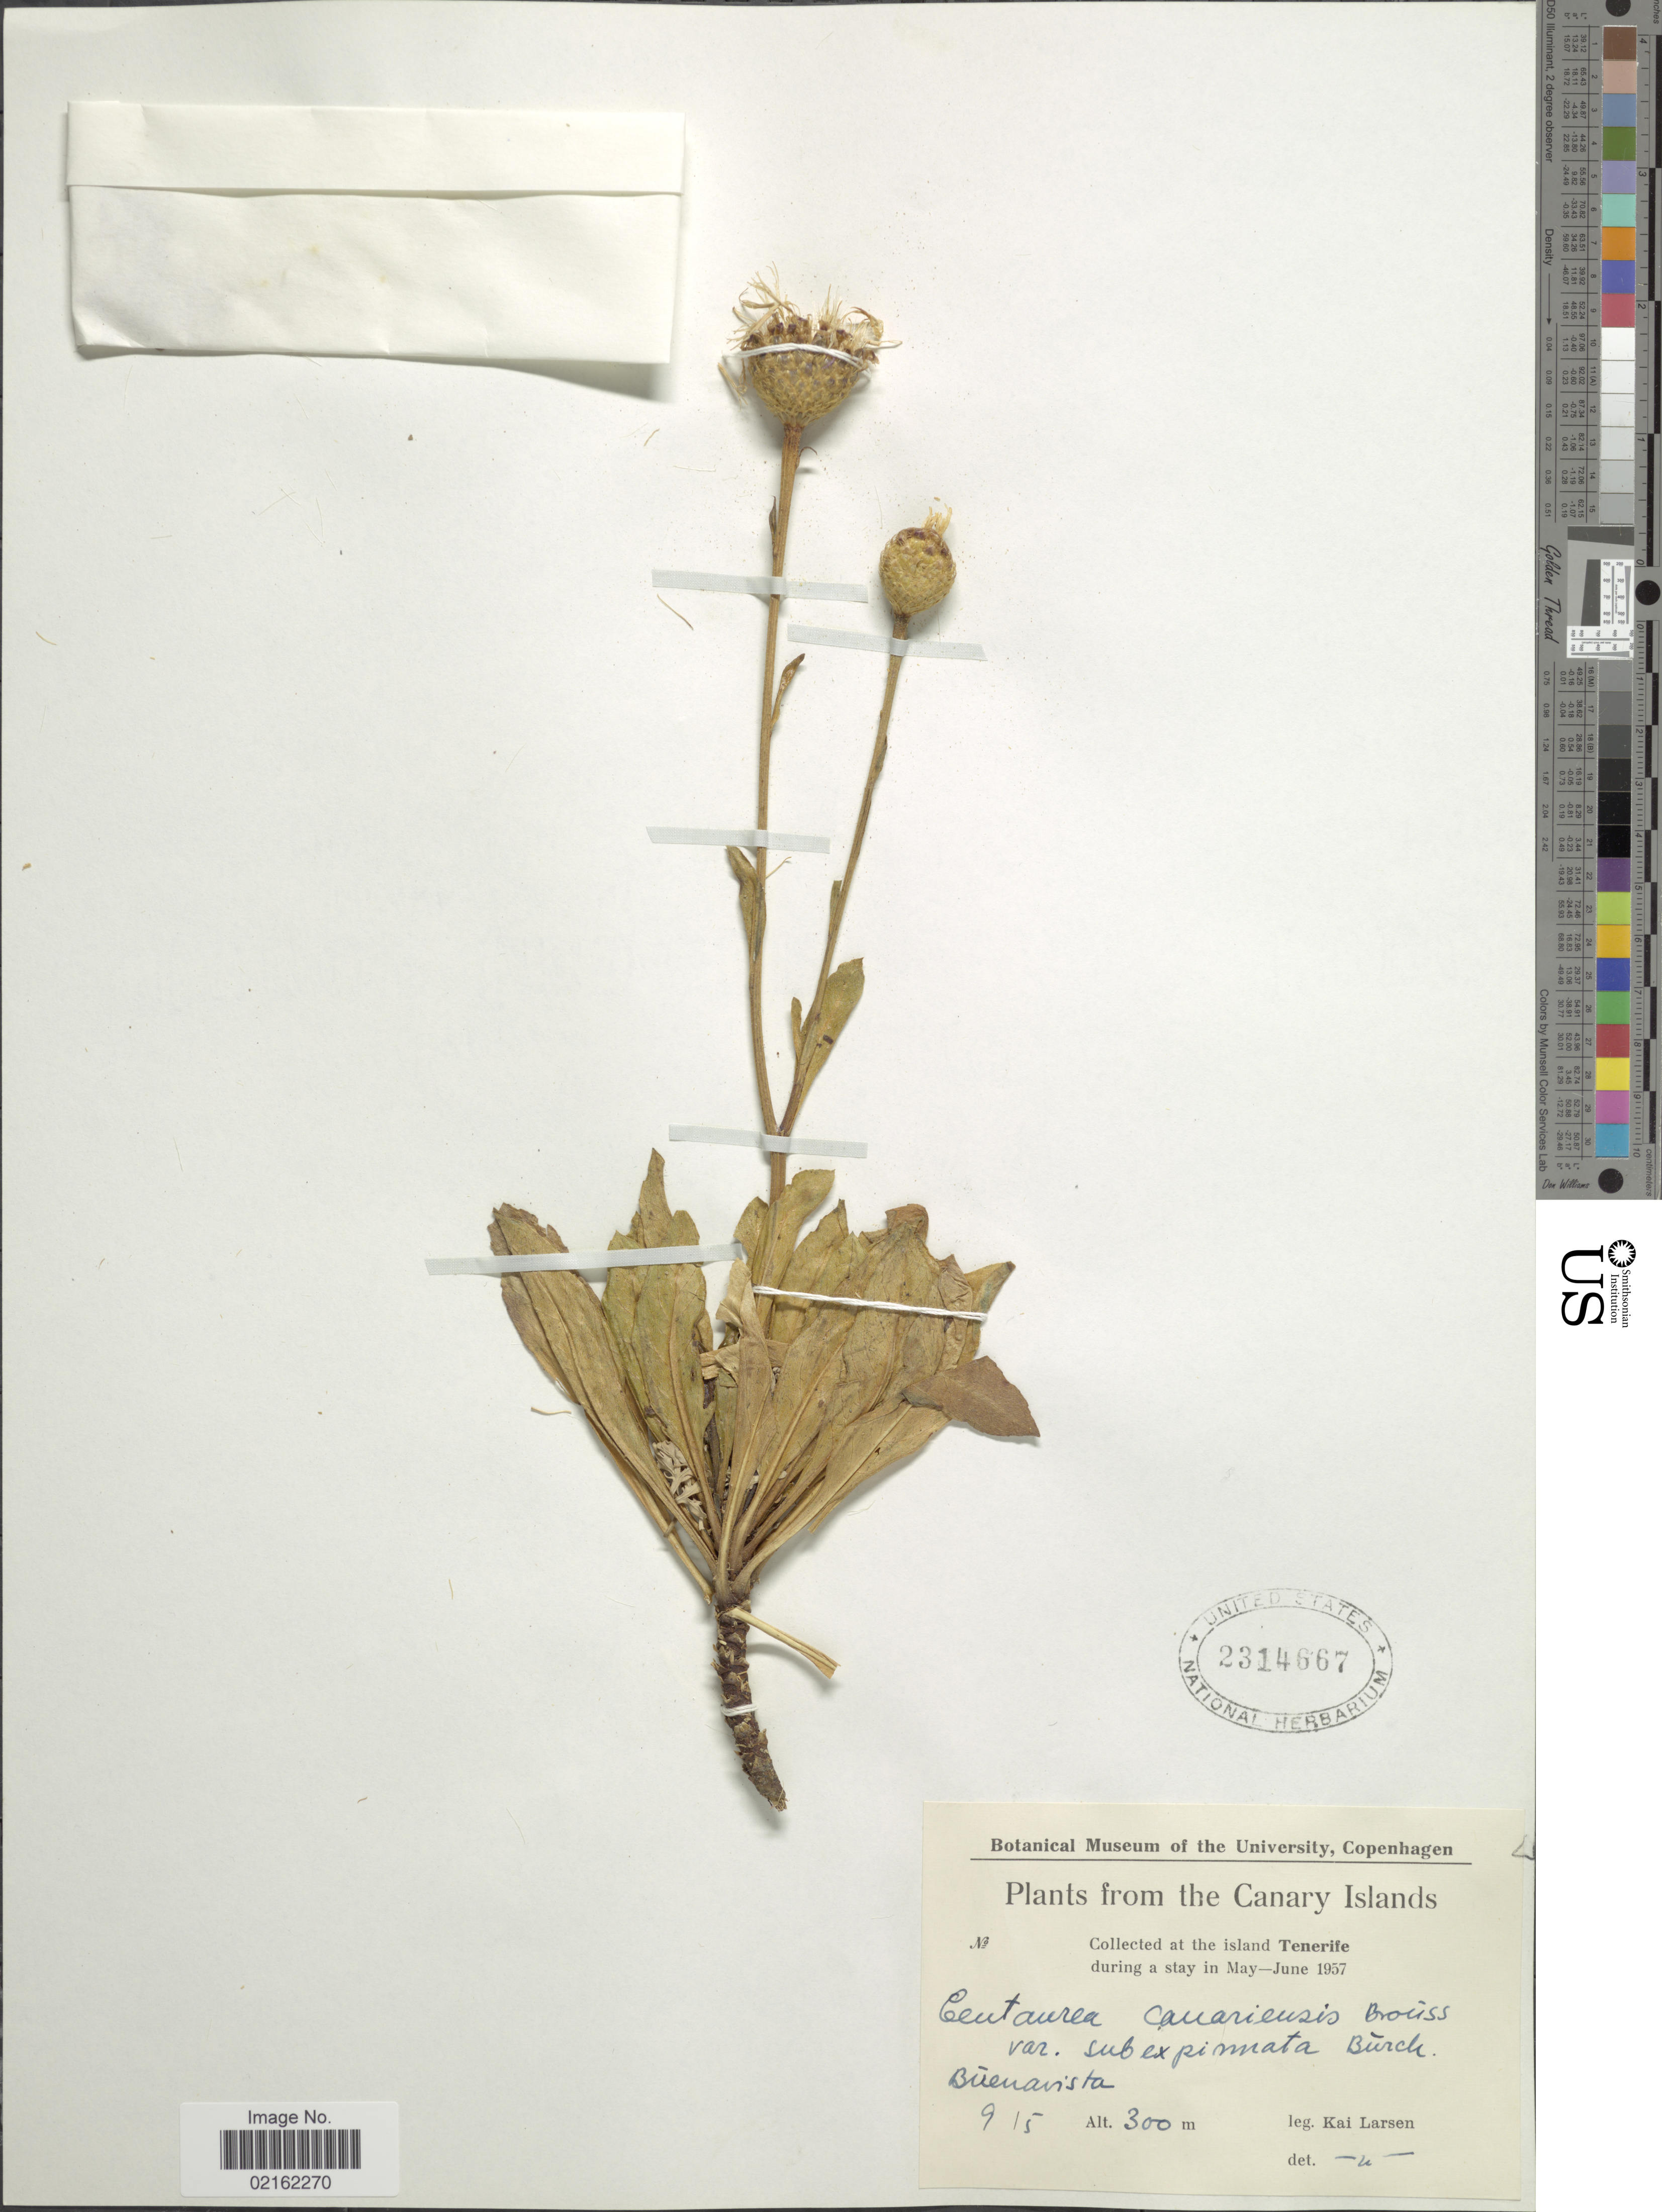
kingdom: Plantae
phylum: Tracheophyta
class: Magnoliopsida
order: Asterales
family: Asteraceae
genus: Cheirolophus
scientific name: Cheirolophus canariensis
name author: (Brouss. ex Willd.) Holub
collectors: K. Larsen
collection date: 1957-05-09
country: Spain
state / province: Canarias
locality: Canary Islands, Tenerife, Buenavista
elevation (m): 300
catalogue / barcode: US 2314667